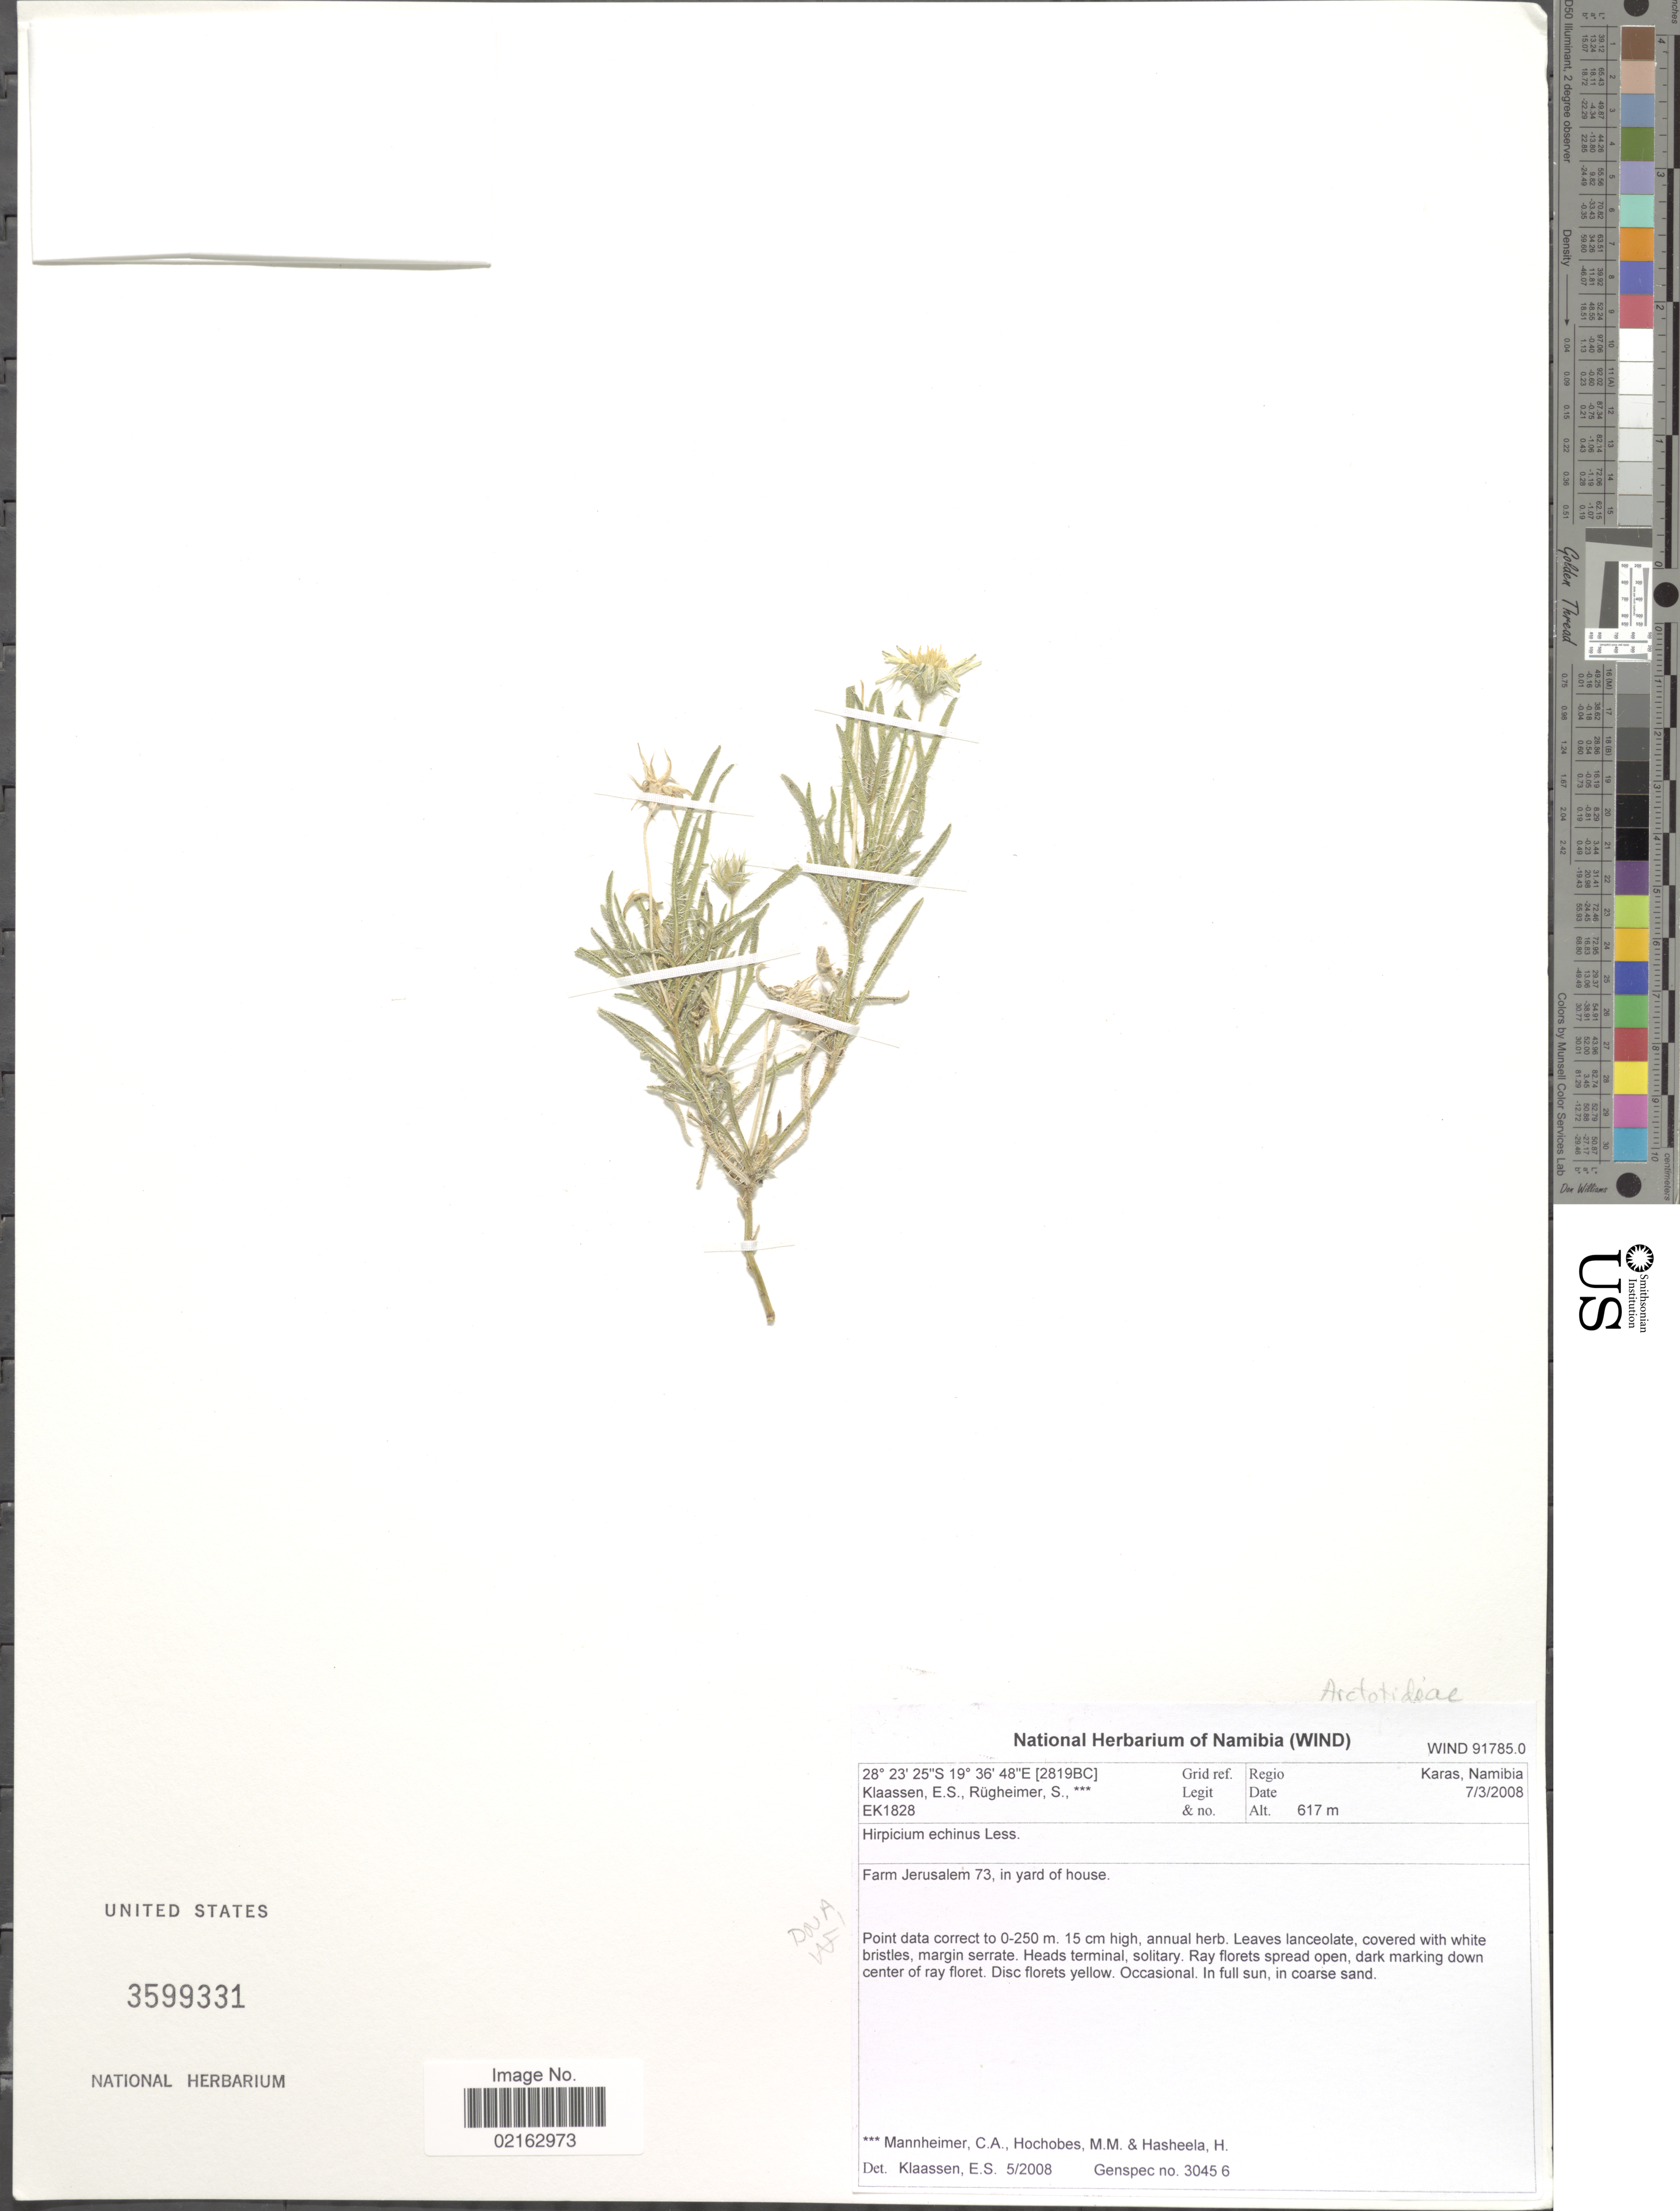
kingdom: Plantae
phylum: Tracheophyta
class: Magnoliopsida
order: Asterales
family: Asteraceae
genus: Hirpicium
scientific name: Hirpicium echinus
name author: Less.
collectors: E. S. Klaassen & S. Rugheimer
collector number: EK1828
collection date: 2008-03-07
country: Namibia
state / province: Karas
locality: Karas, Namibia. Farm Jerusalem 73, in yard of house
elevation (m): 617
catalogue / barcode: US 3599331